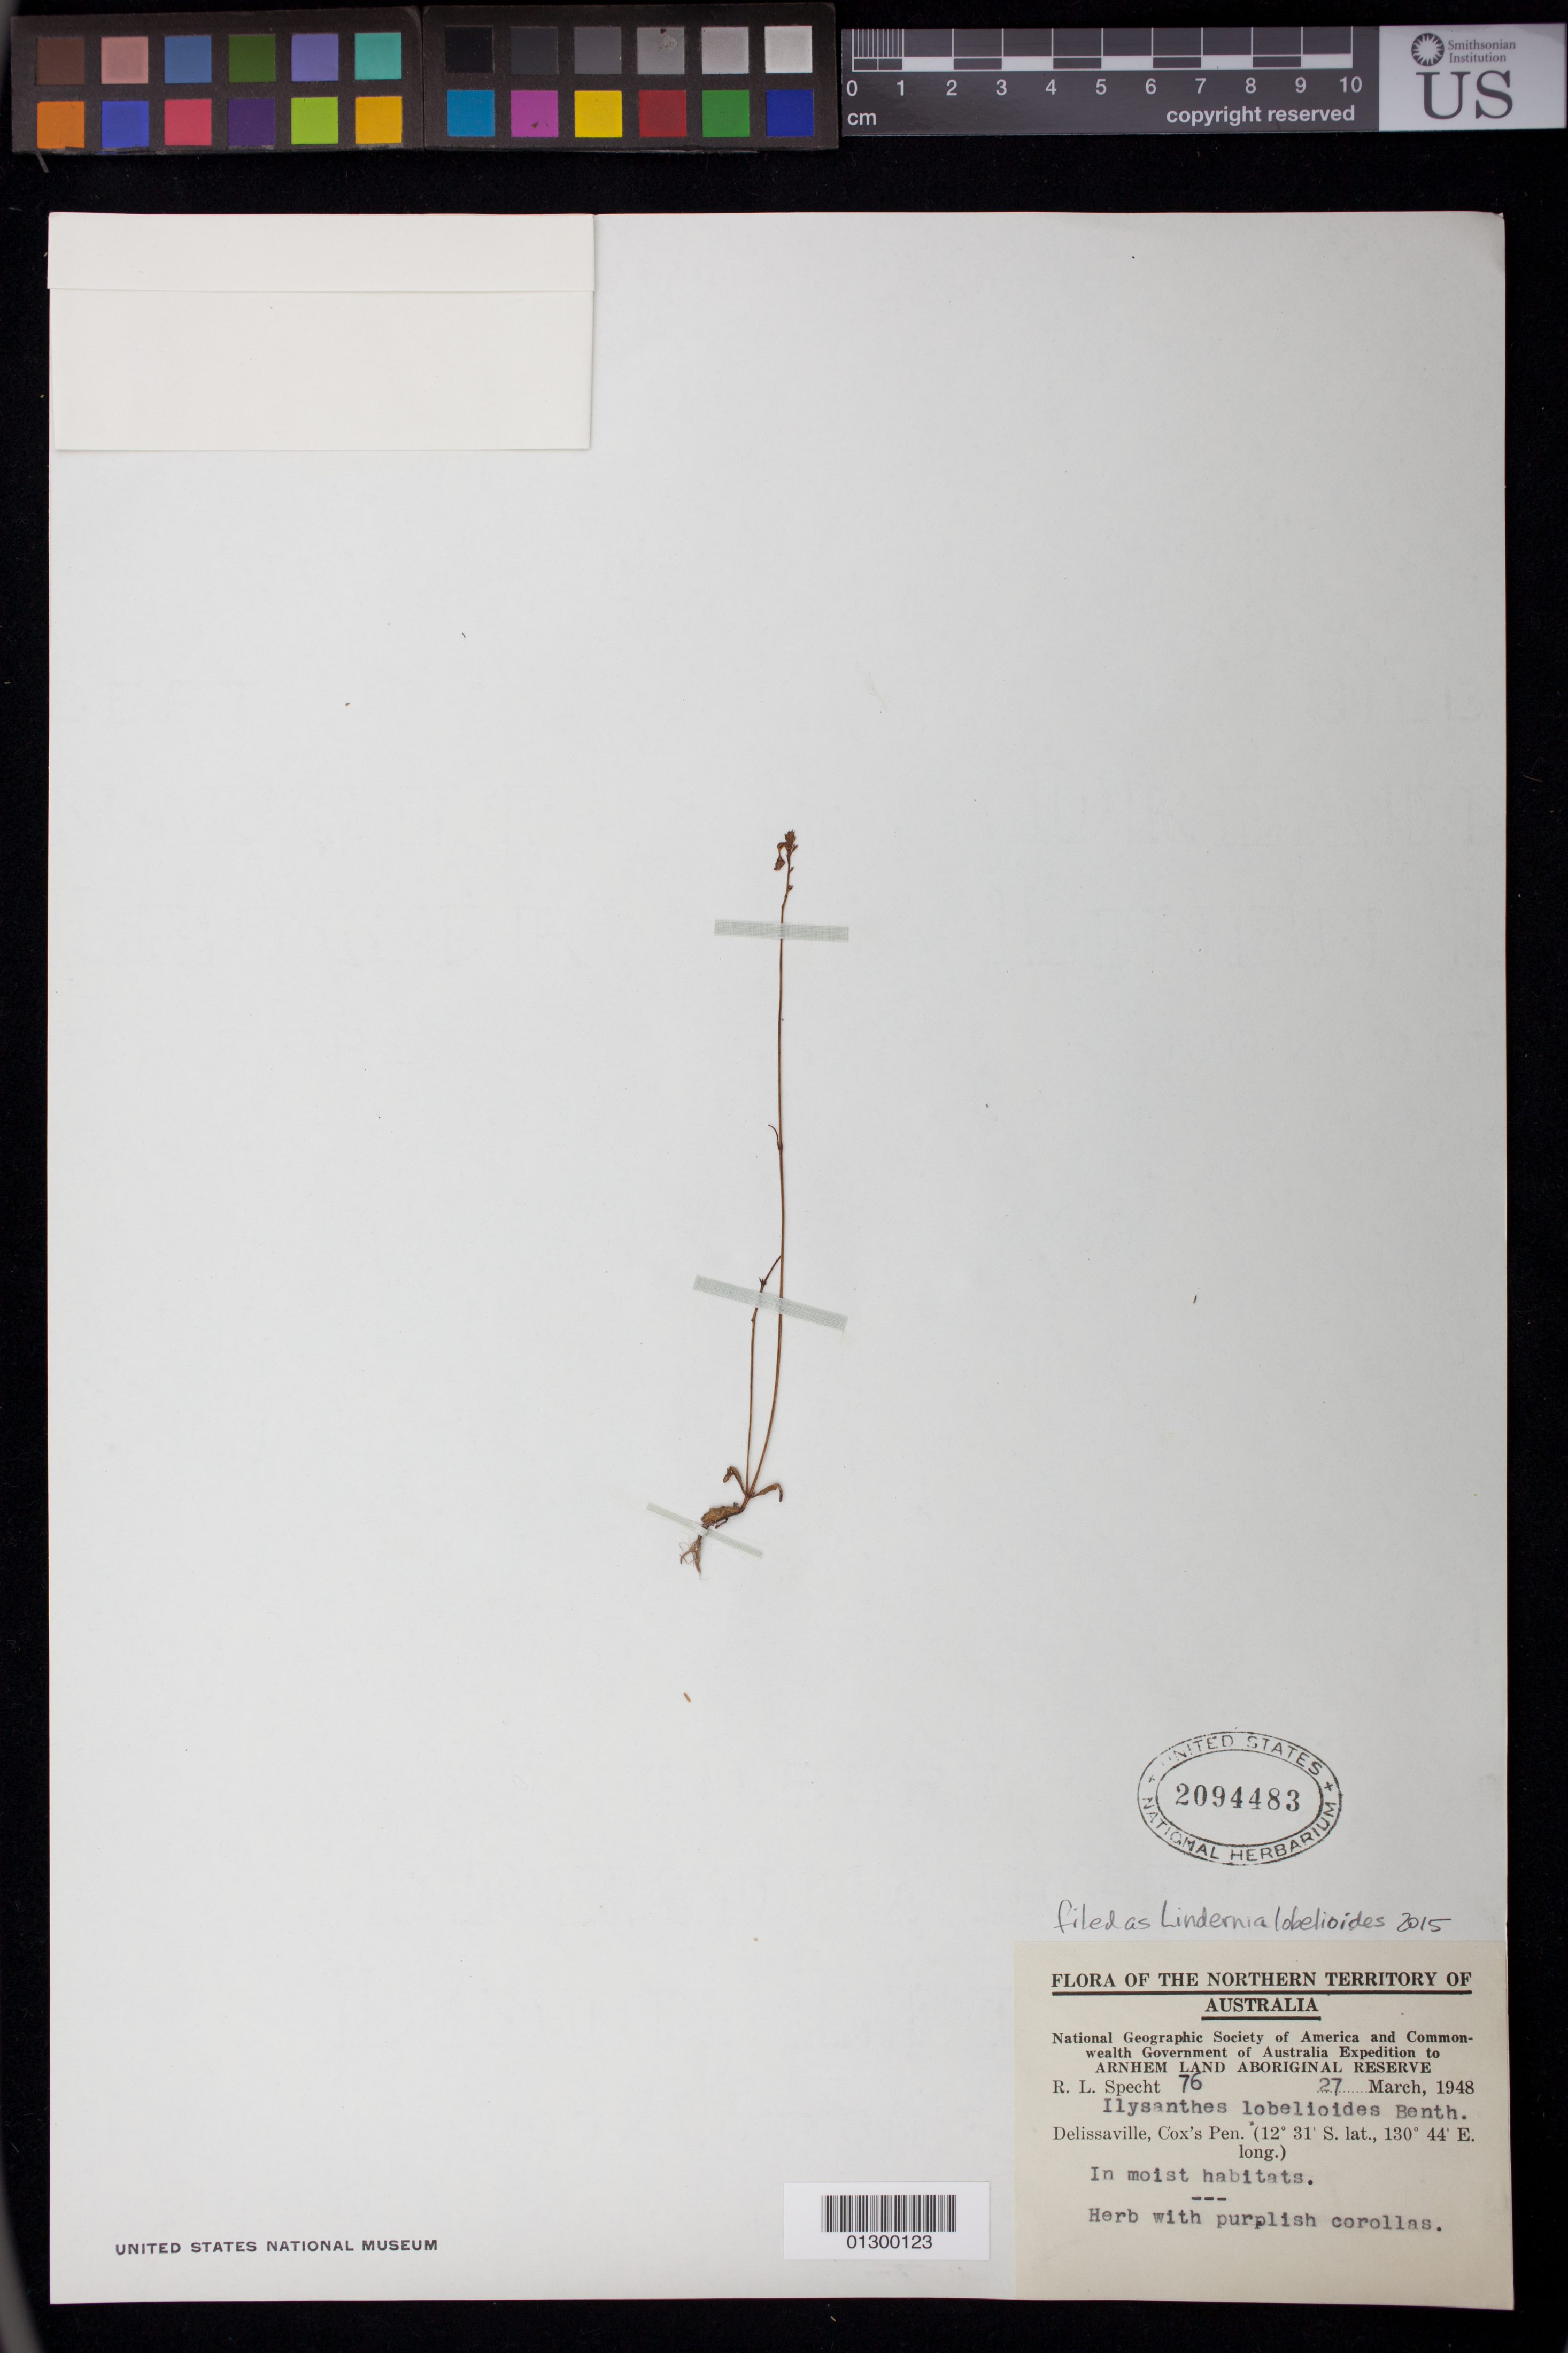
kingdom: Plantae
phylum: Tracheophyta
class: Magnoliopsida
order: Lamiales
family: Linderniaceae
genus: Lindernia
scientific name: Lindernia lobelioides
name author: F. Muell.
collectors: R. L. Specht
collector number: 76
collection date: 1948-03-27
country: Australia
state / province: Northern Territory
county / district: Belyuen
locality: Cox's Pen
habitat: In moist habitats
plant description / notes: Herb with purplish corollas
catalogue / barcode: US 2094483